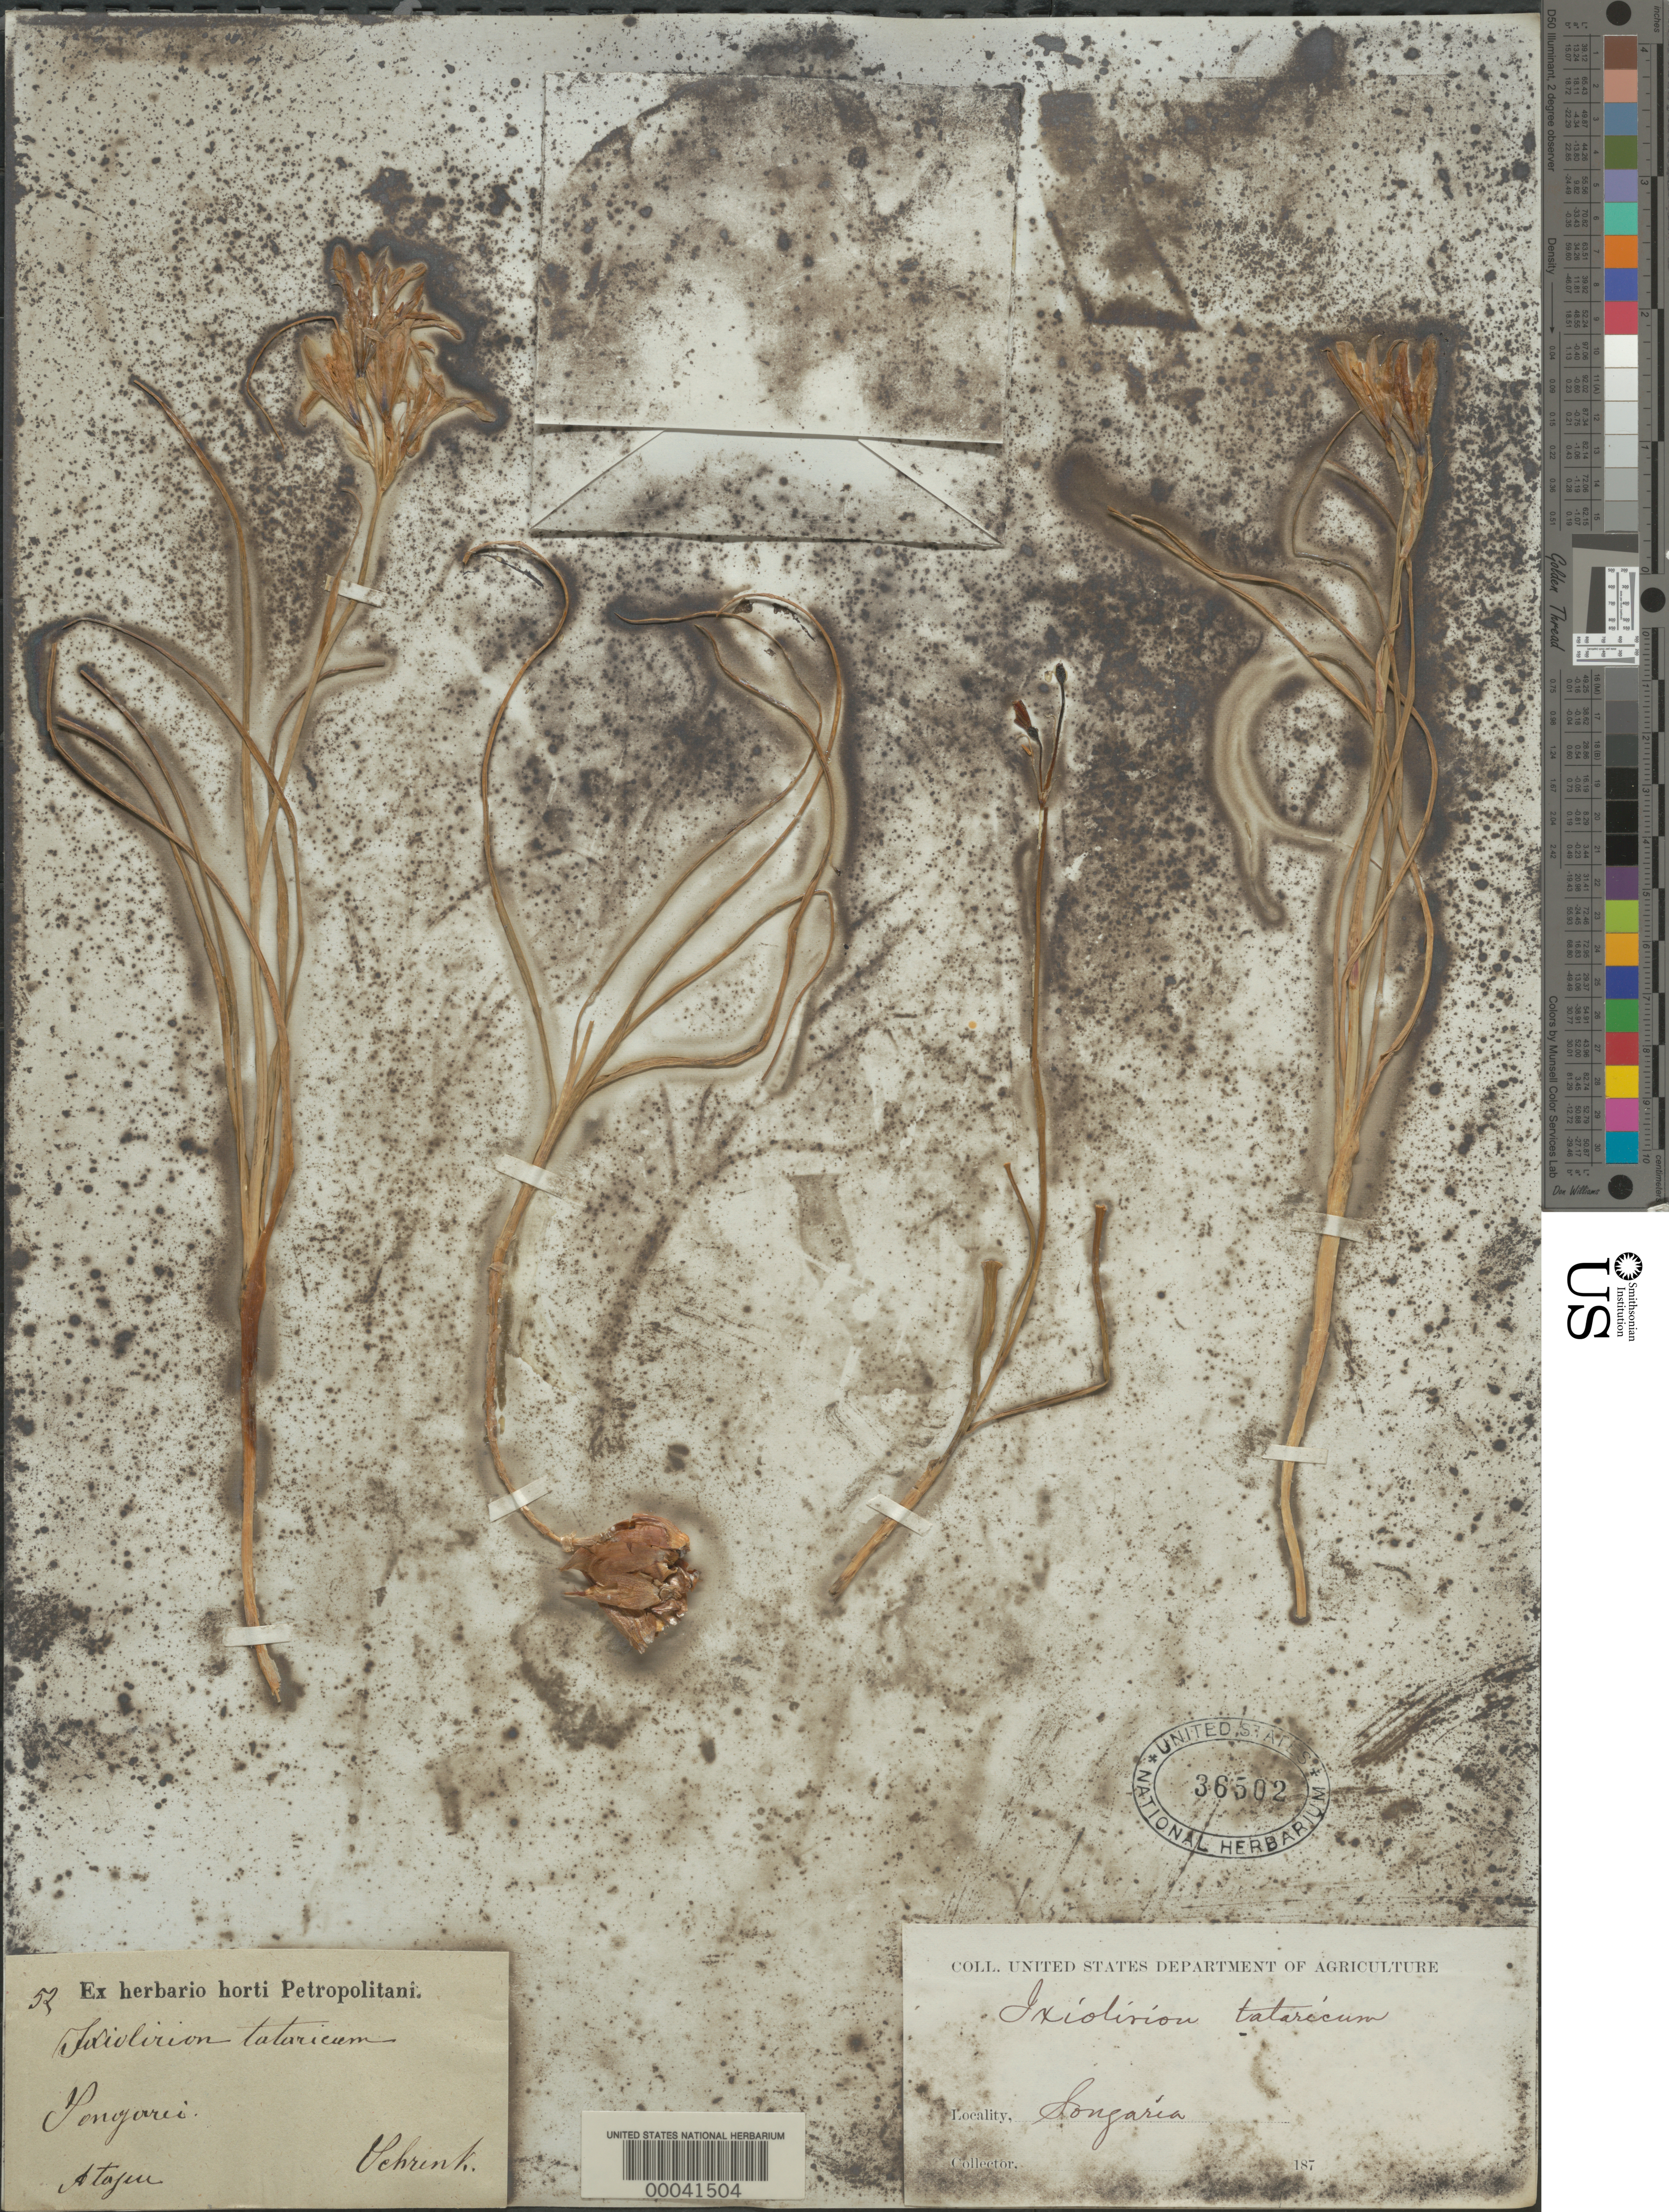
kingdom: Plantae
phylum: Tracheophyta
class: Liliopsida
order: Asparagales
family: Ixioliriaceae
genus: Ixiolirion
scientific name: Ixiolirion tataricum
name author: (Pall.) Schult. & Schult. f.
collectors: A. G. von Schrenk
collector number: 52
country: China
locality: Songaria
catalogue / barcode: US 36502